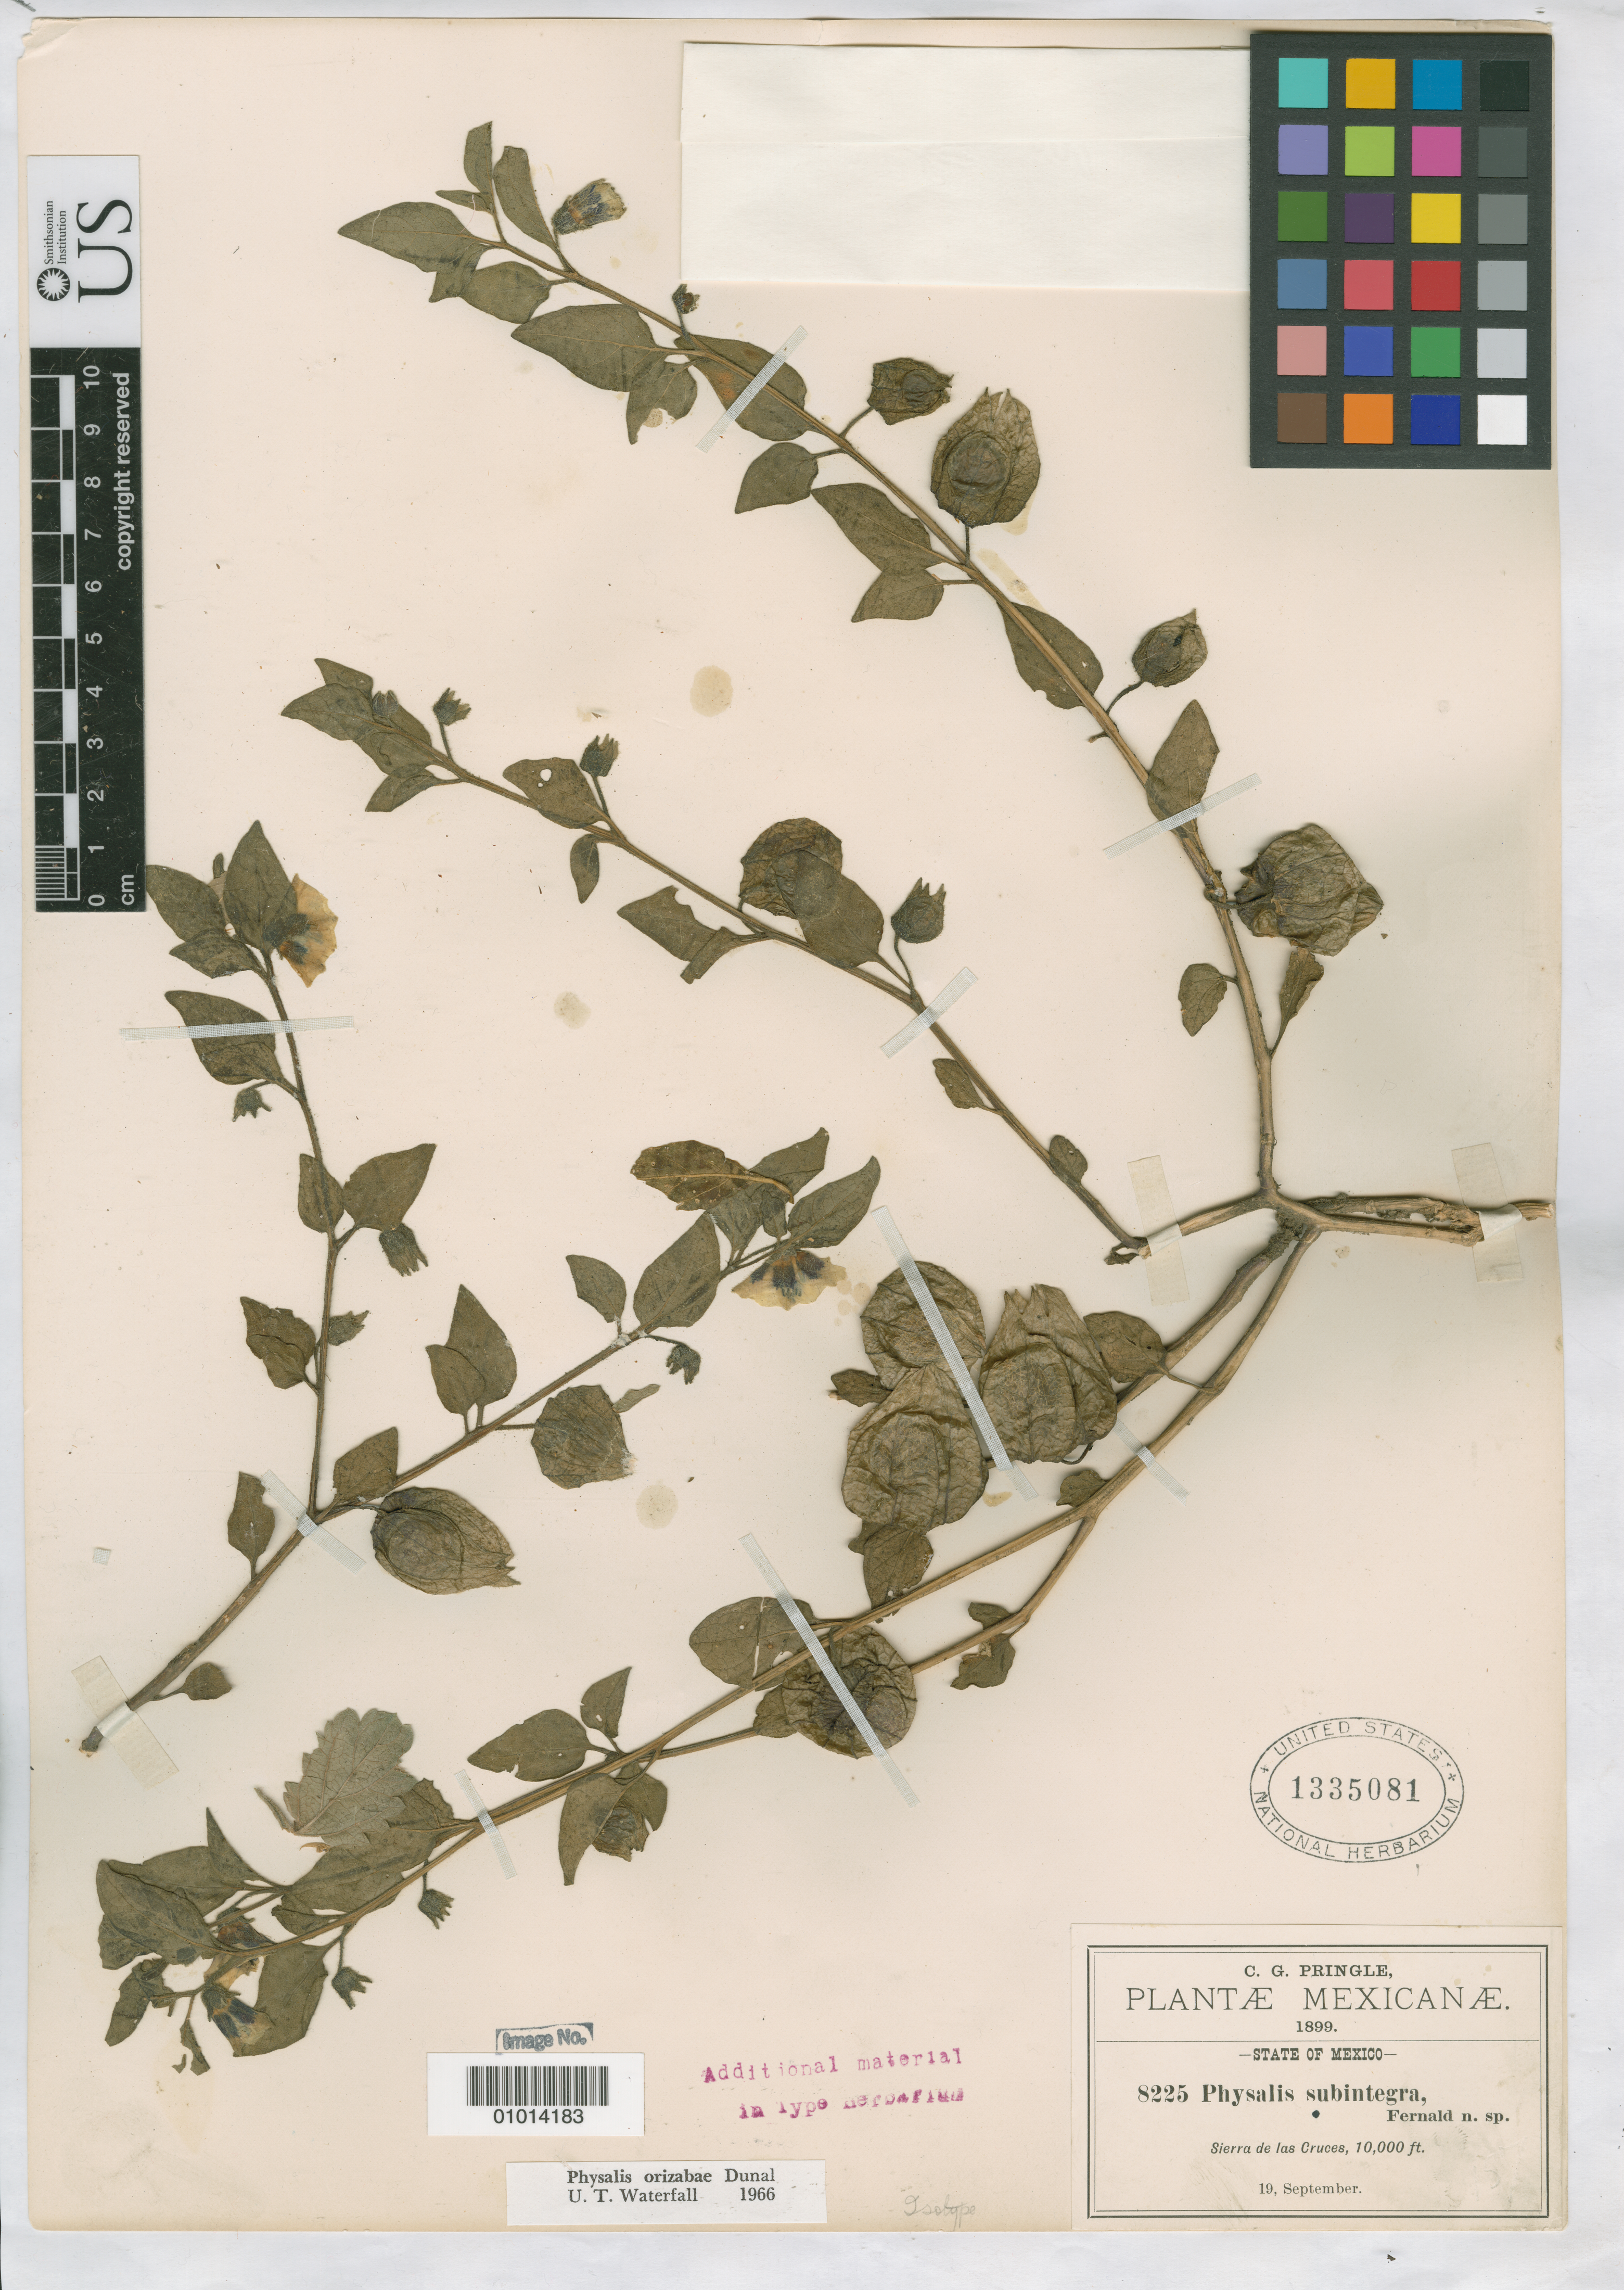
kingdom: Plantae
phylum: Tracheophyta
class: Magnoliopsida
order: Solanales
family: Solanaceae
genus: Physalis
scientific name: Physalis subintegra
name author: Fernald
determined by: Waterfall, U. T.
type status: Isolectotype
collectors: C. G. Pringle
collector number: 8225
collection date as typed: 19 Sep 1899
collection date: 1899-09-19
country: Mexico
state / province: México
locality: Sierra de las Cruces.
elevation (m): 3048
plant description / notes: Specimen ex John Donnell Smith herbarium.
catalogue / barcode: US 1335081